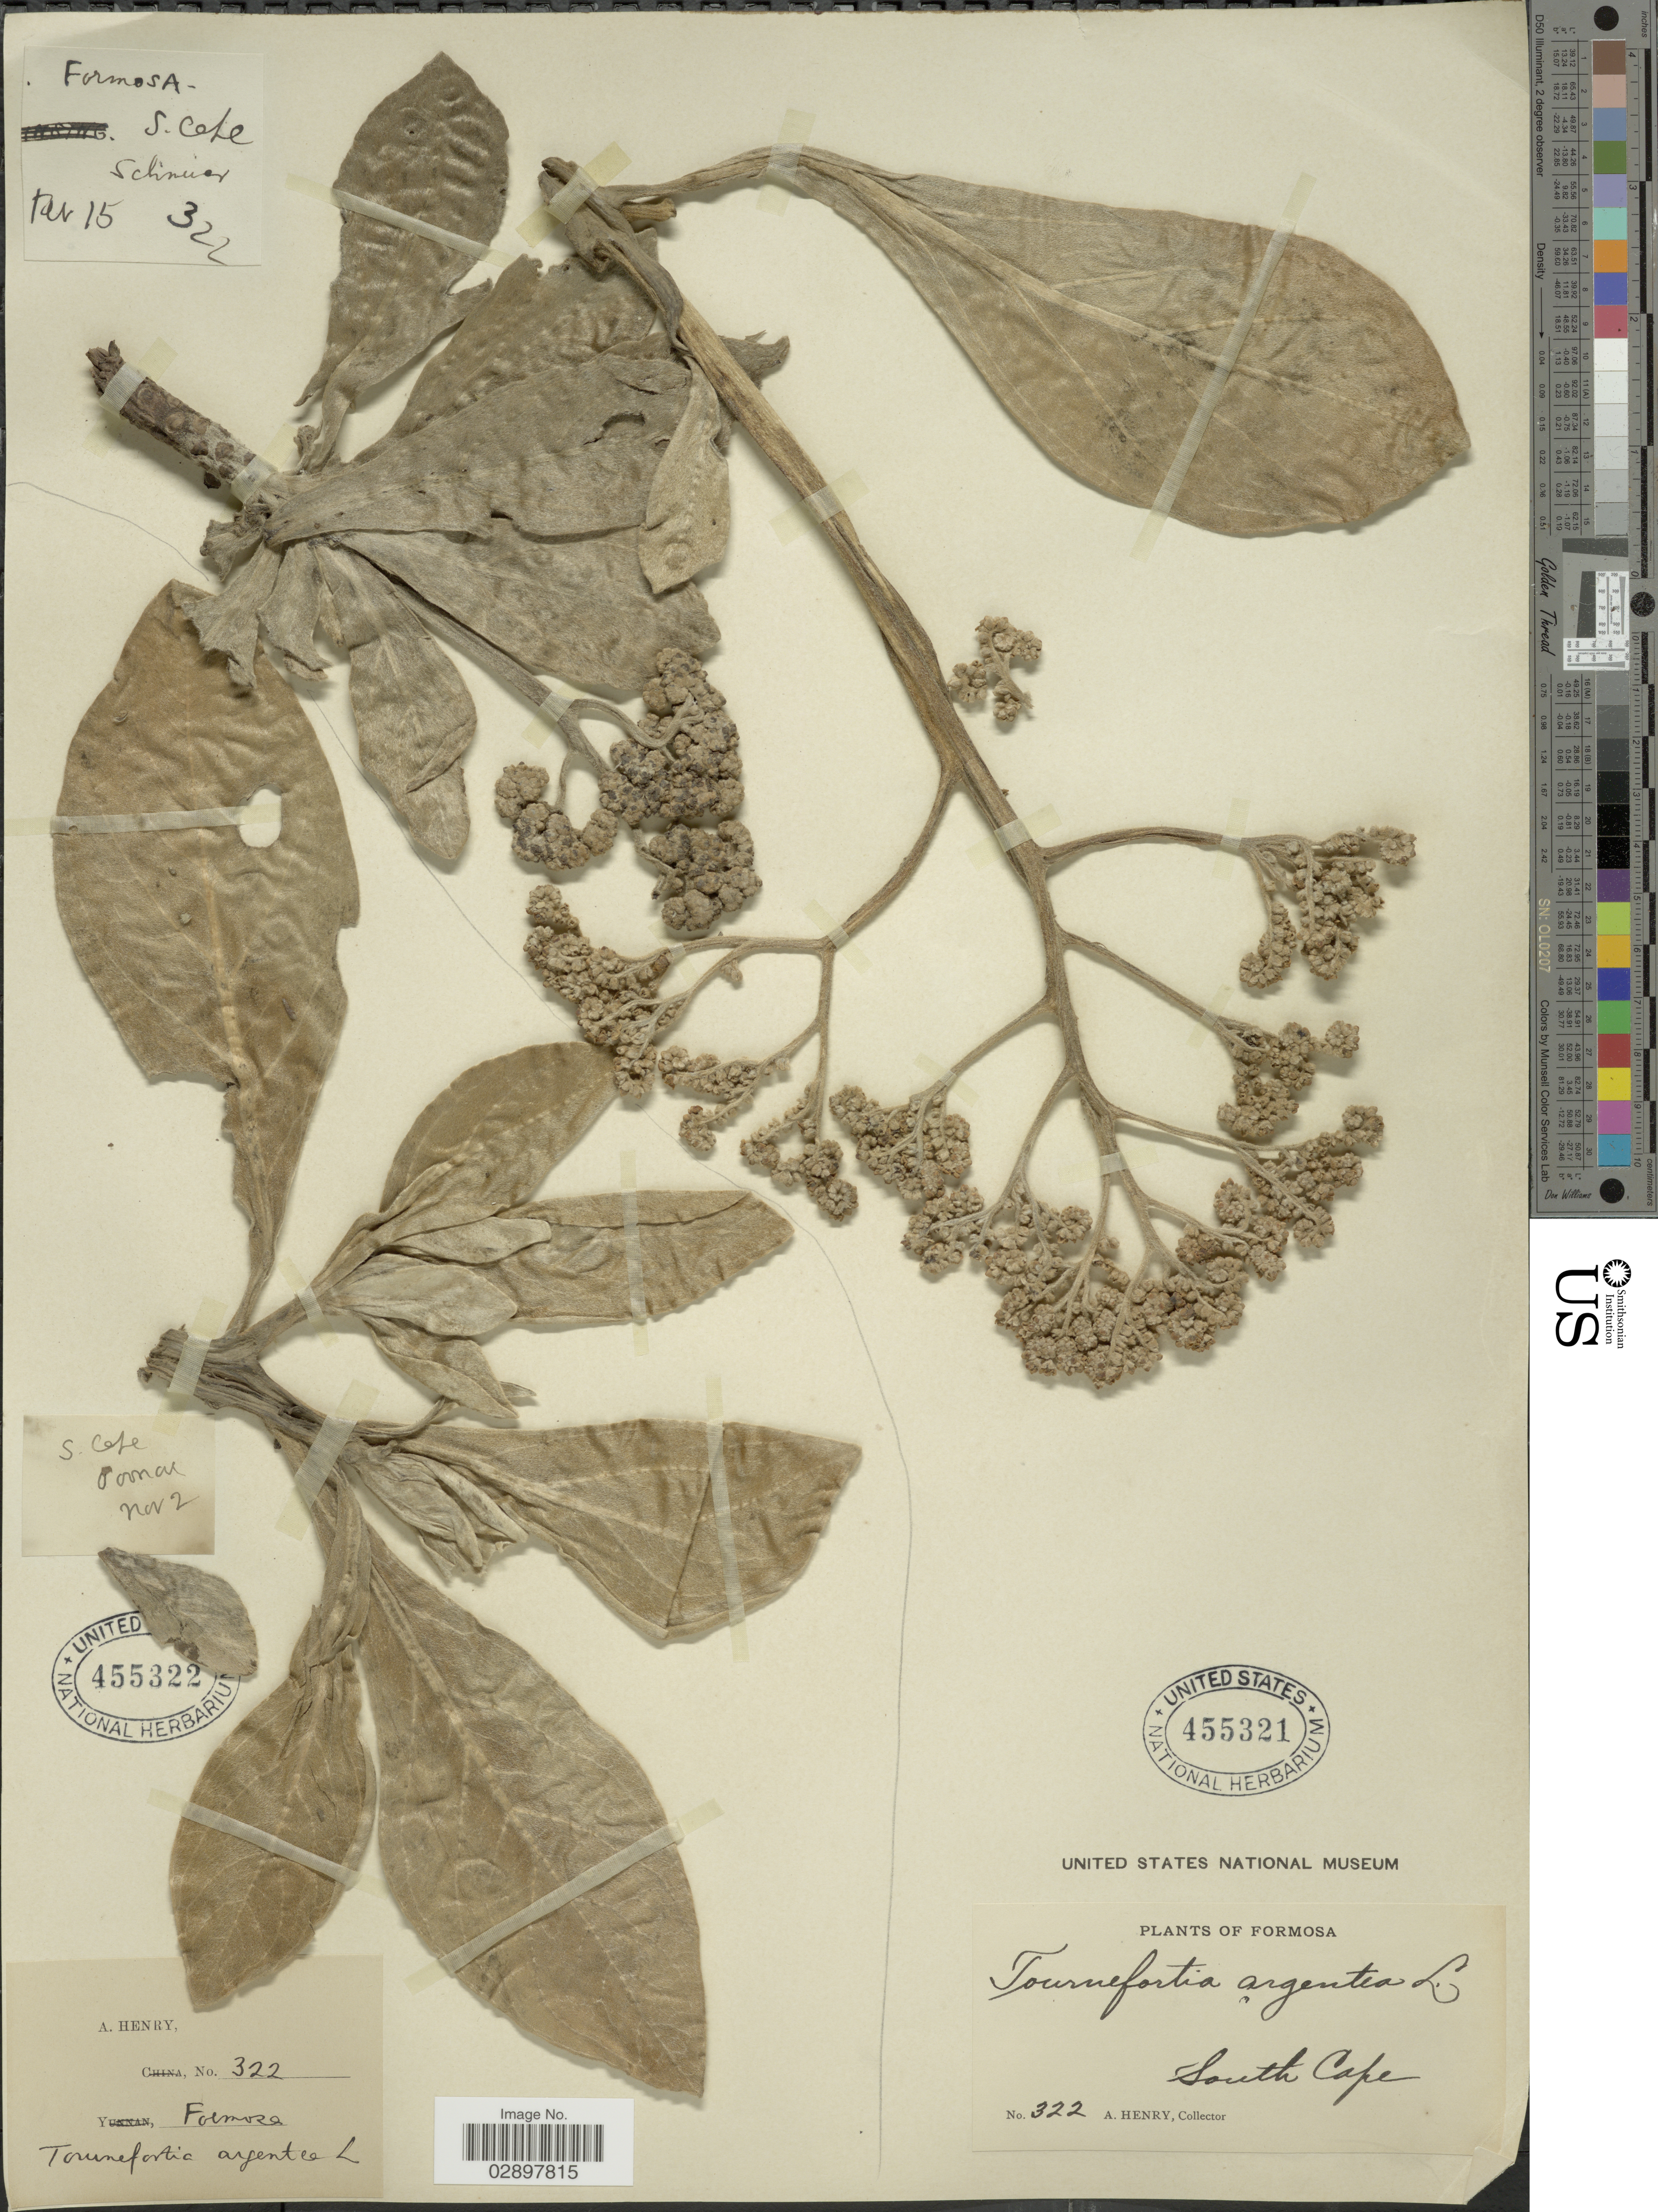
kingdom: Plantae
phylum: Tracheophyta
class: Magnoliopsida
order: Boraginales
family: Heliotropiaceae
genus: Tournefortia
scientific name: Tournefortia messerschmidia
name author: Sweet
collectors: A. Henry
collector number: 322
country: Taiwan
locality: Formoas, S. Cape.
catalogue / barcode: US 455322